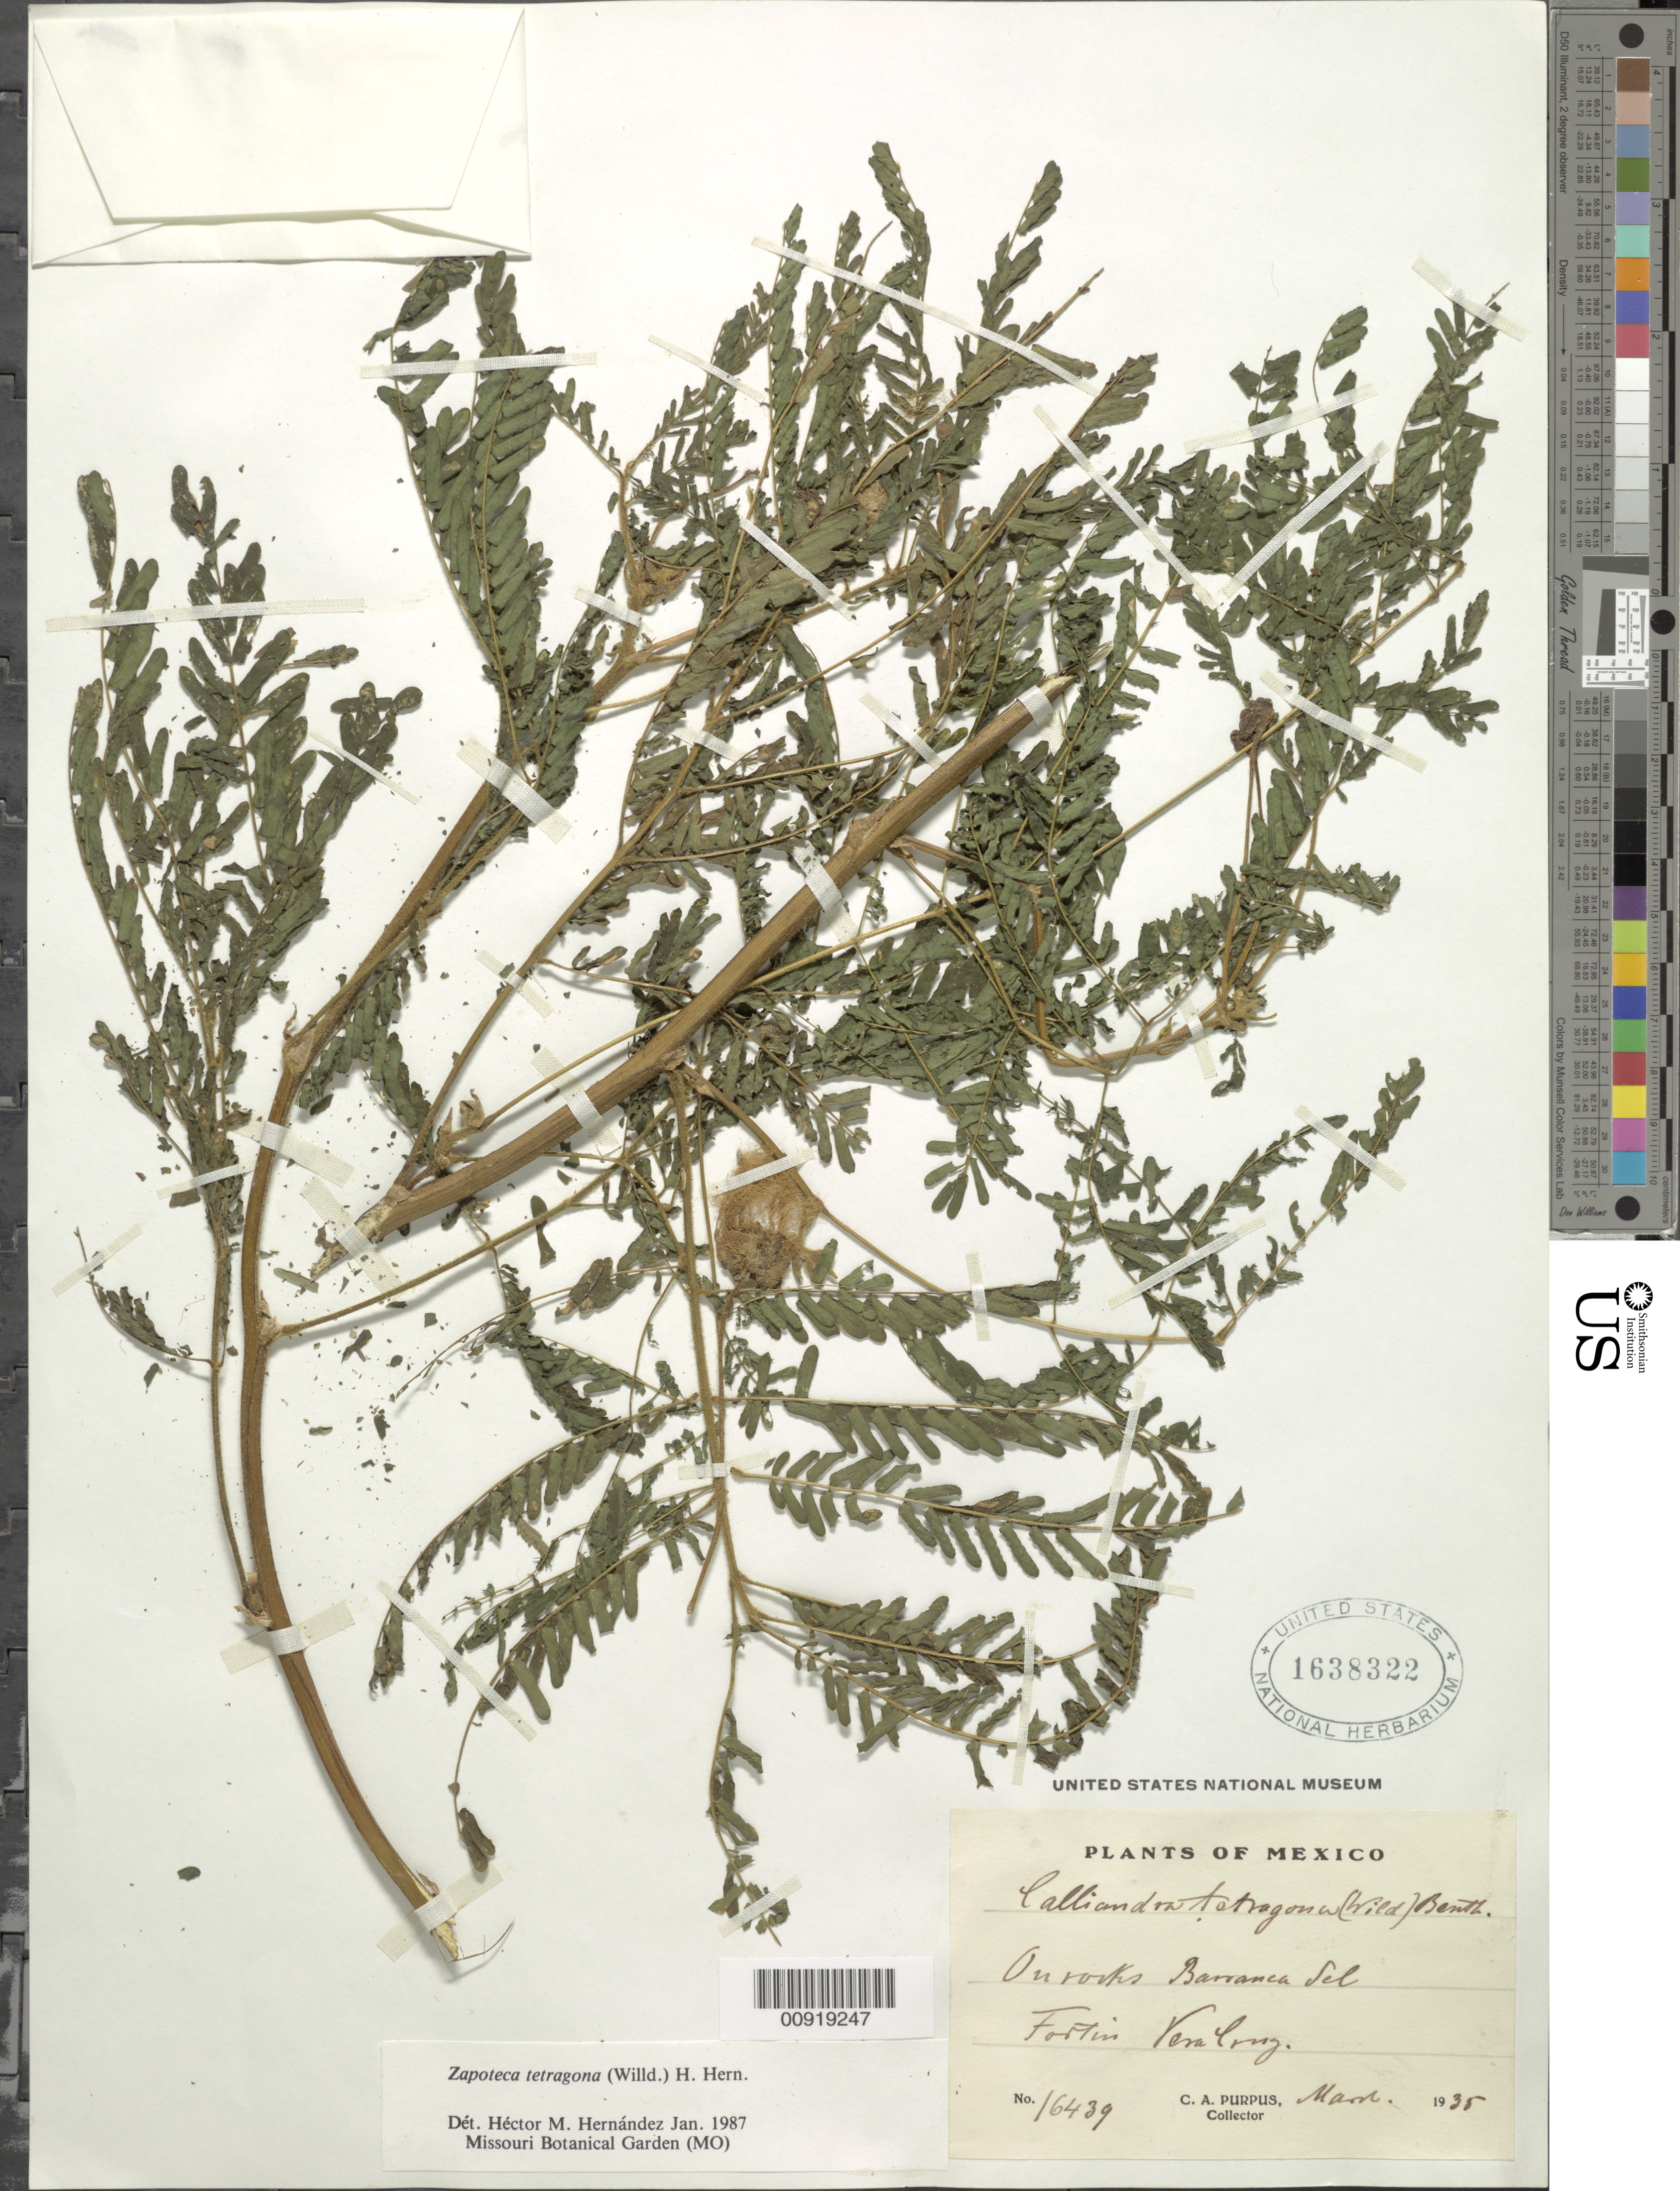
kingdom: Plantae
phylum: Tracheophyta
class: Magnoliopsida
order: Fabales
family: Fabaceae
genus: Zapoteca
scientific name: Zapoteca tetragona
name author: (Willd.) H.M. Hern.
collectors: C. A. Purpus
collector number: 16439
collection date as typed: Mar 1935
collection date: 1935-03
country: Mexico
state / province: Veracruz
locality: Barranca Sel, Fortin, Veracruz.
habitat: On rocks. Barranca.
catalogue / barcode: US 1638322